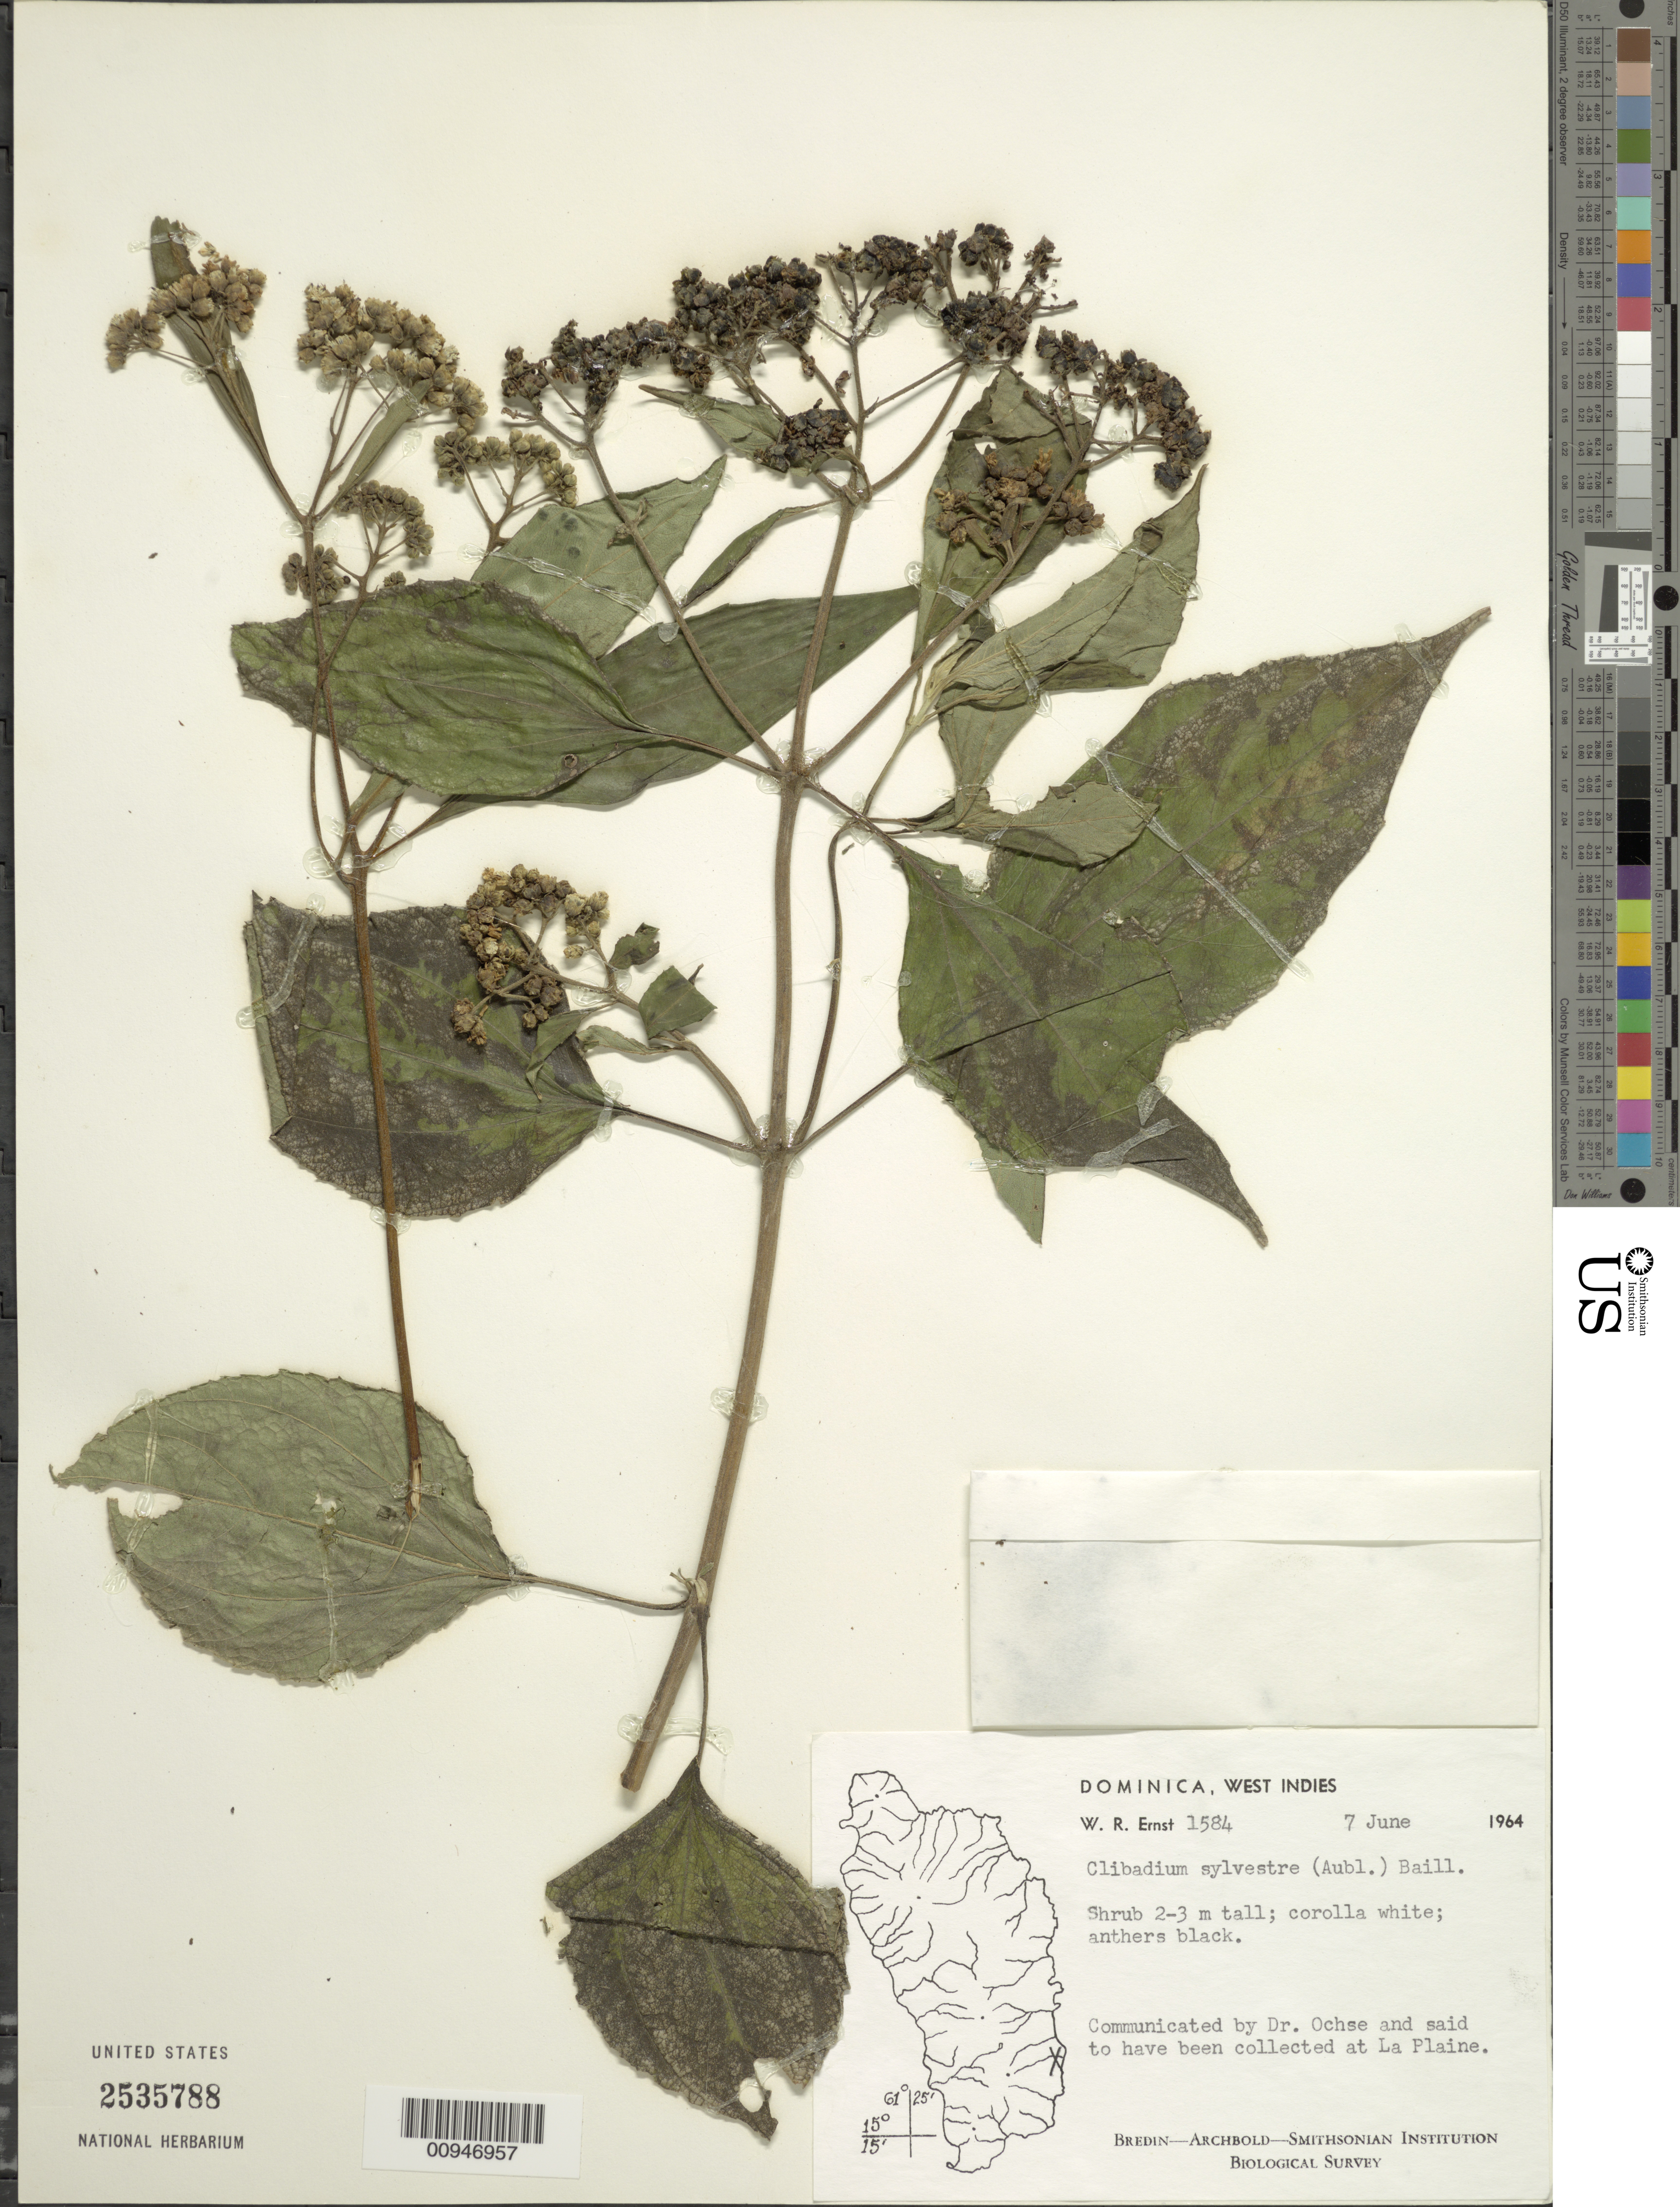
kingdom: Plantae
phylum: Tracheophyta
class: Magnoliopsida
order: Asterales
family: Asteraceae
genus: Clibadium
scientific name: Clibadium sylvestre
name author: (Aubl.) Baill.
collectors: W. R. Ernst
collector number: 1584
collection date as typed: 07 Jun 1964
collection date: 1964-06-07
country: Dominica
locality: At La Plaine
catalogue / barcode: US 2535788